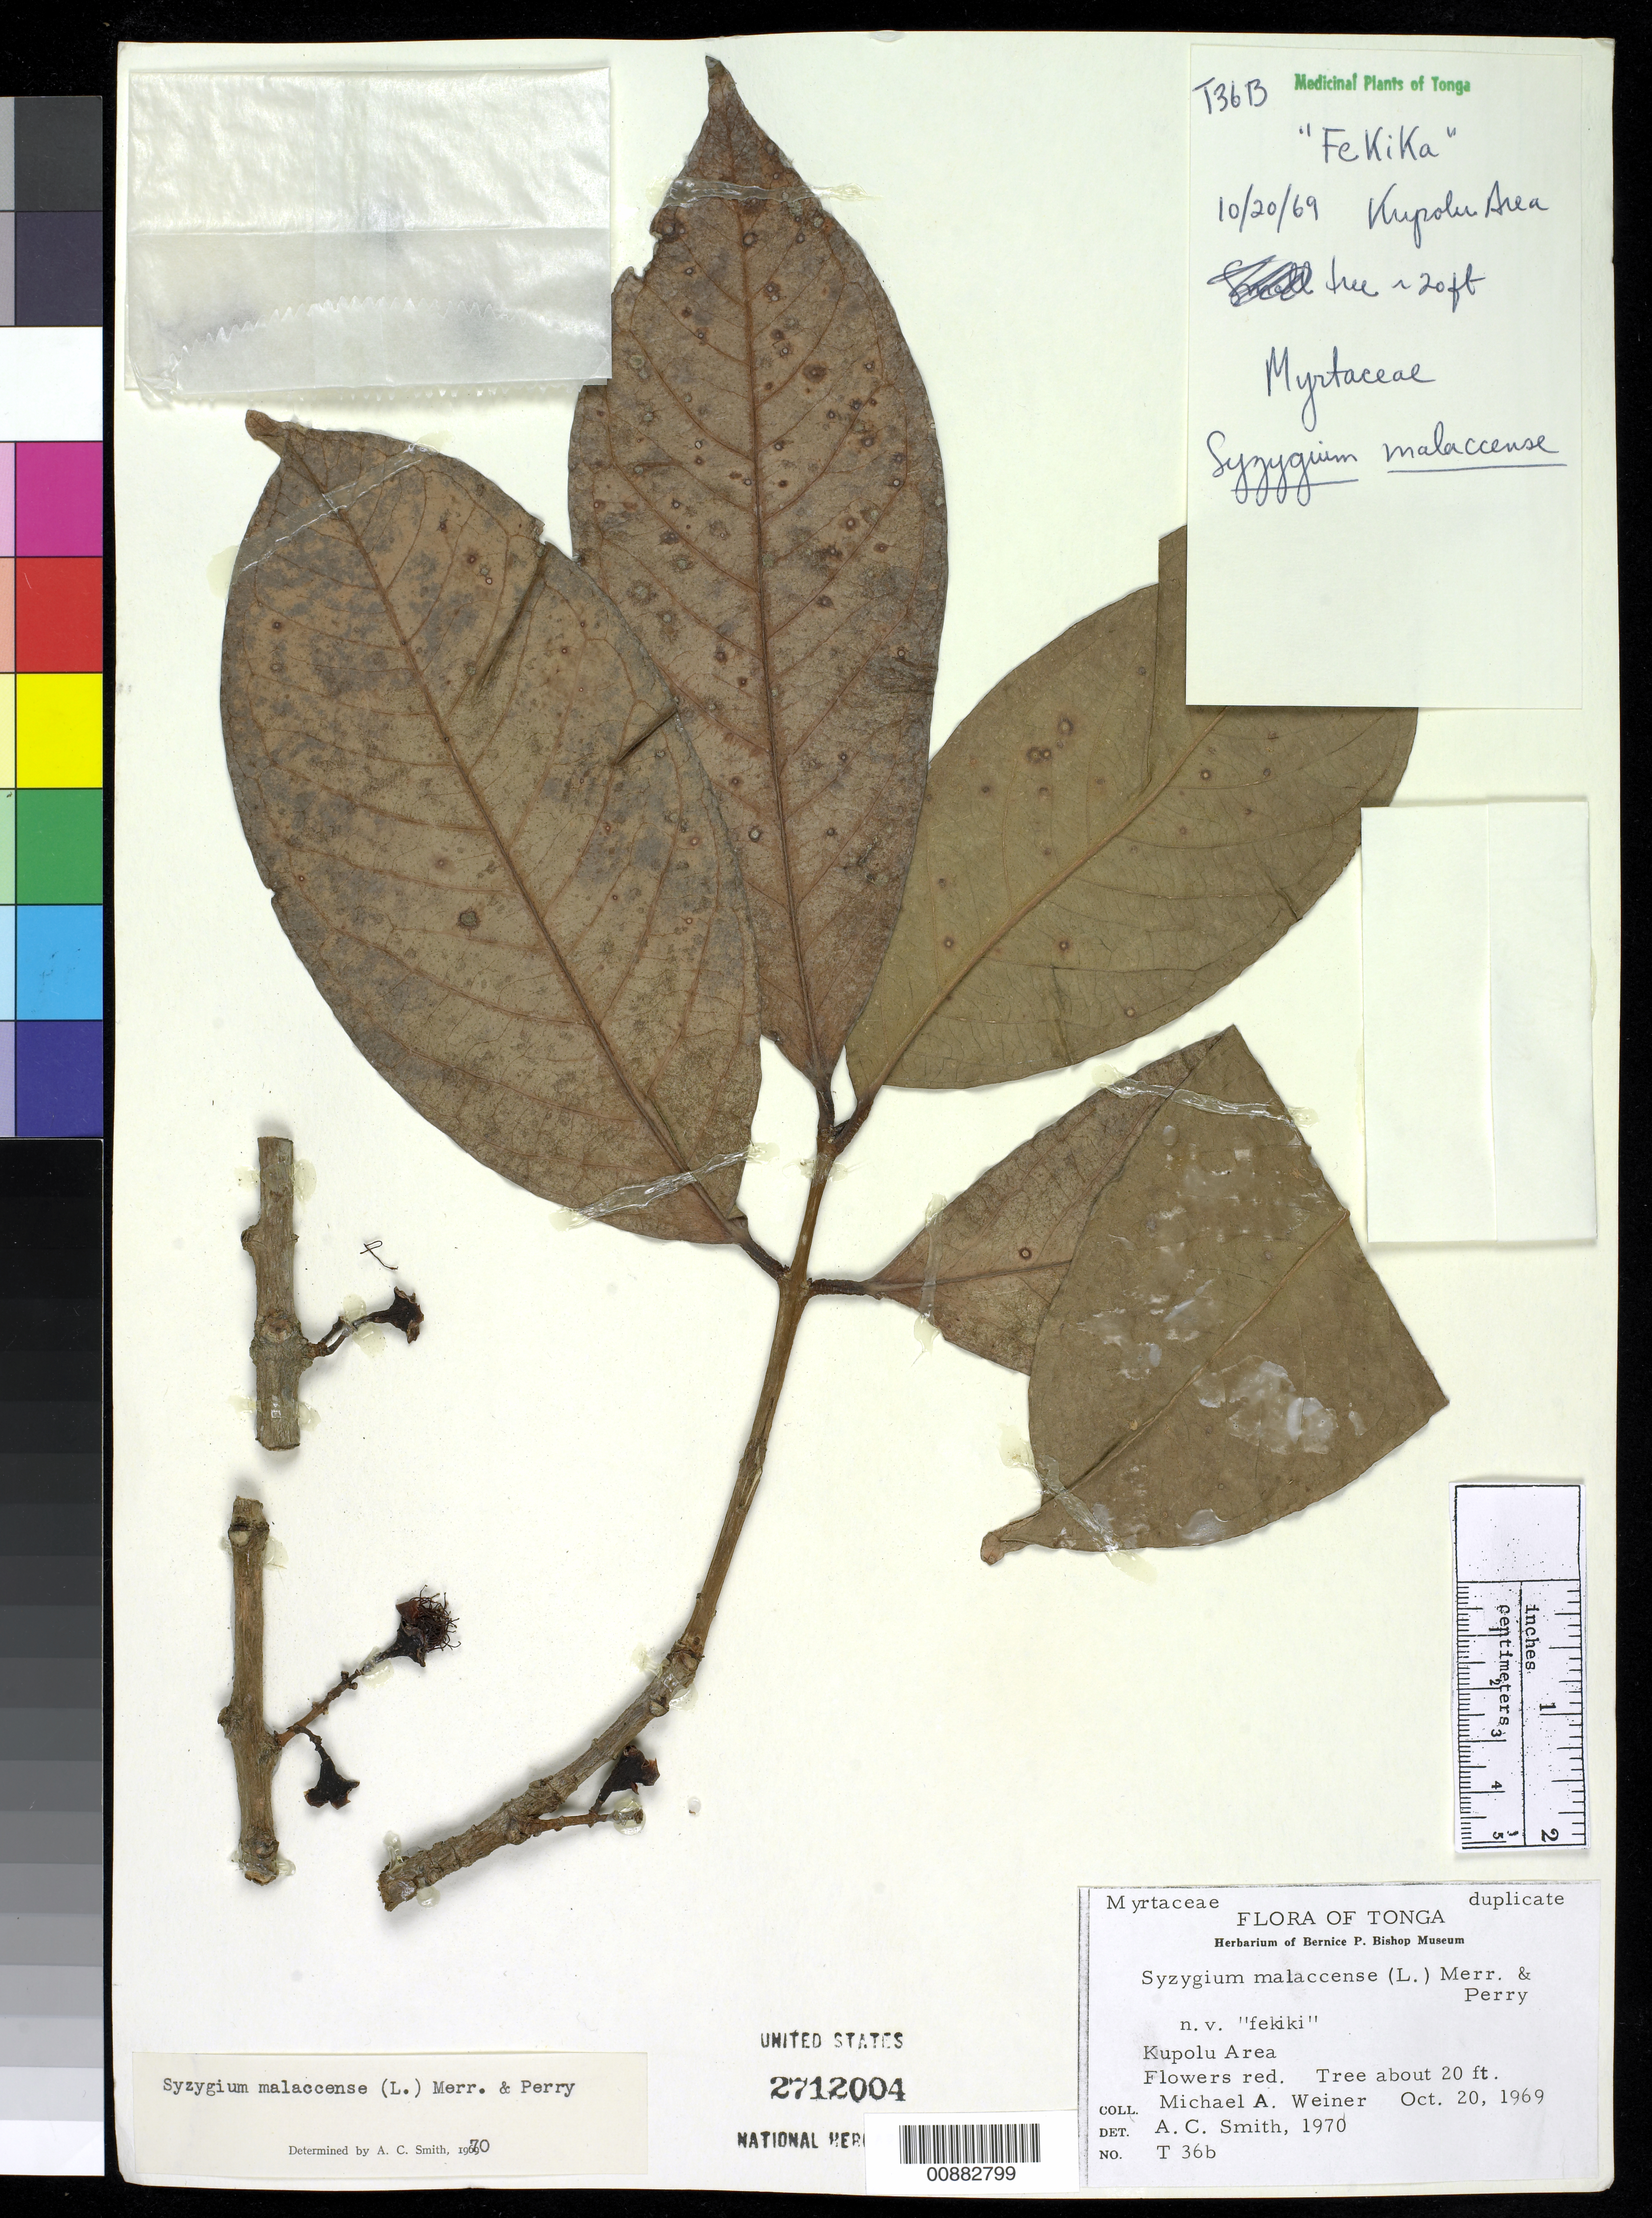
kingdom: Plantae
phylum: Tracheophyta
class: Magnoliopsida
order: Myrtales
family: Myrtaceae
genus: Syzygium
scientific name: Syzygium malaccense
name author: (L.) Merr. & L.M. Perry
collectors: C. A. Smith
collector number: T 36b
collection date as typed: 20 Oct 1969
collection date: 1969-10-20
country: Tonga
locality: Kupolu area.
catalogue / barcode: US 2712004